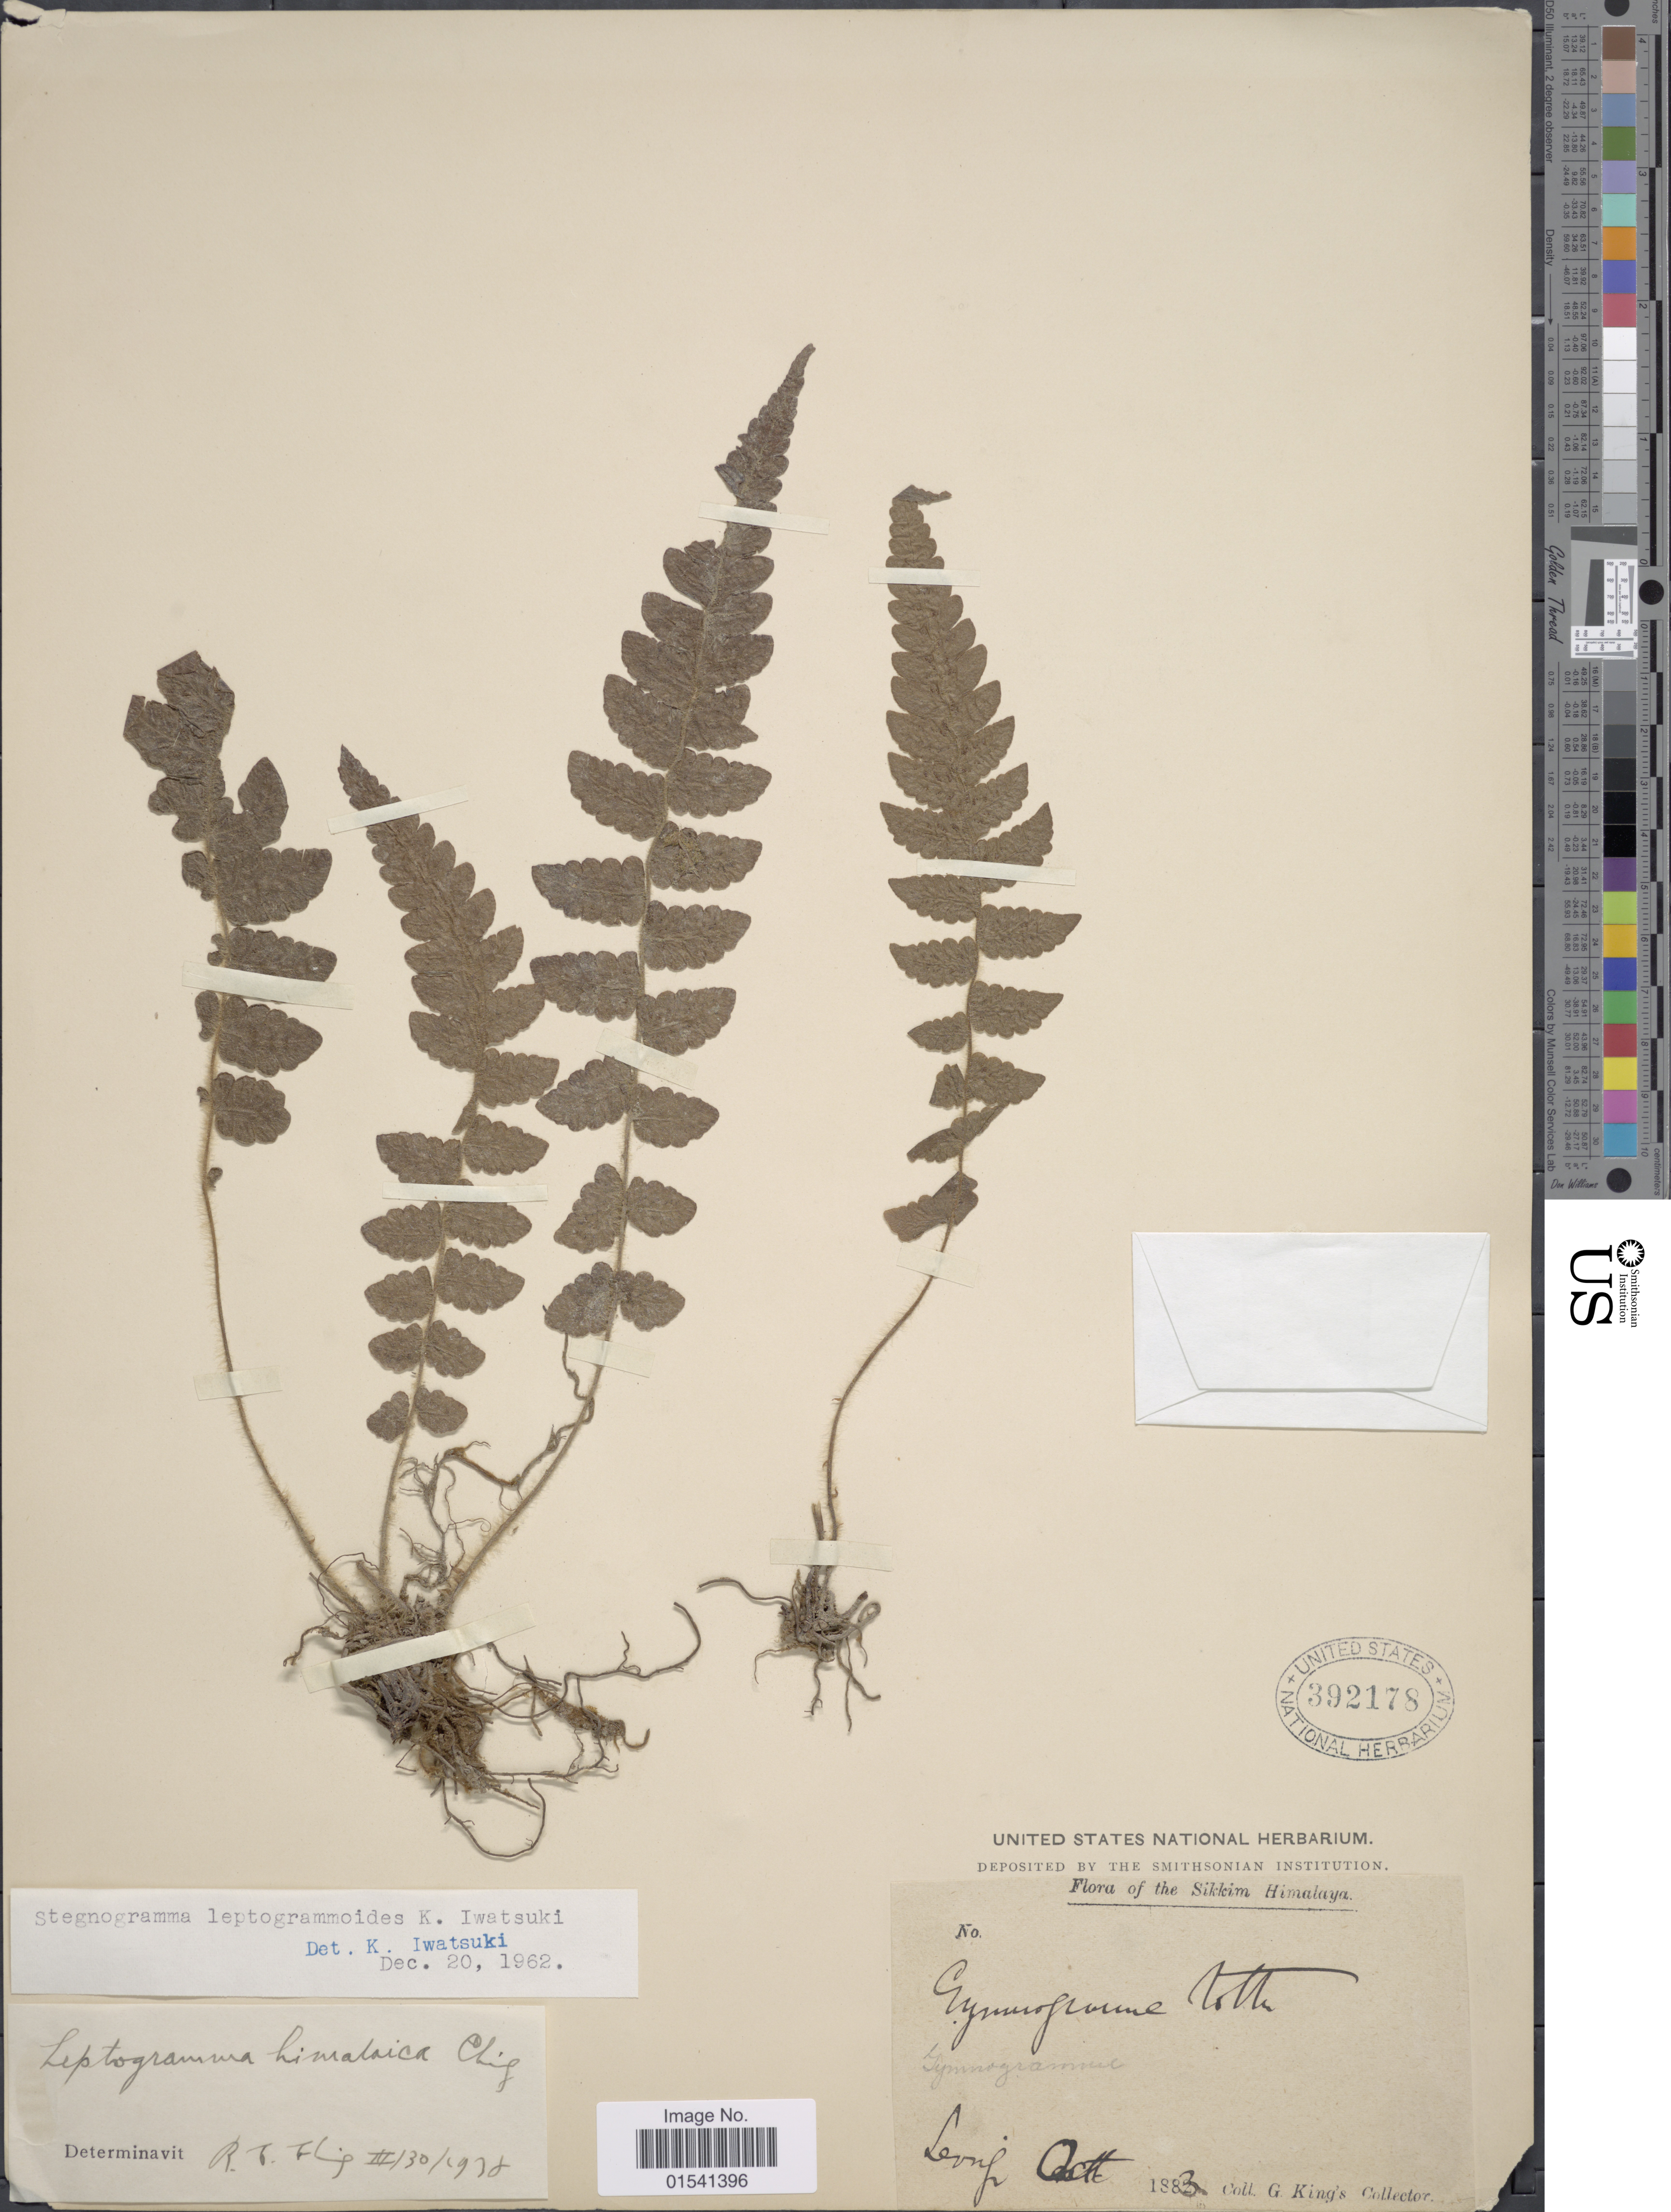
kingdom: Plantae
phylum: Tracheophyta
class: Polypodiopsida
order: Polypodiales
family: Thelypteridaceae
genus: Stegnogramma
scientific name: Stegnogramma leptogrammoides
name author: K. Iwats.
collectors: Dr. King's collector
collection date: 1883-10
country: India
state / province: Sikkim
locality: Sikkim Himalaya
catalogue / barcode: US 392178